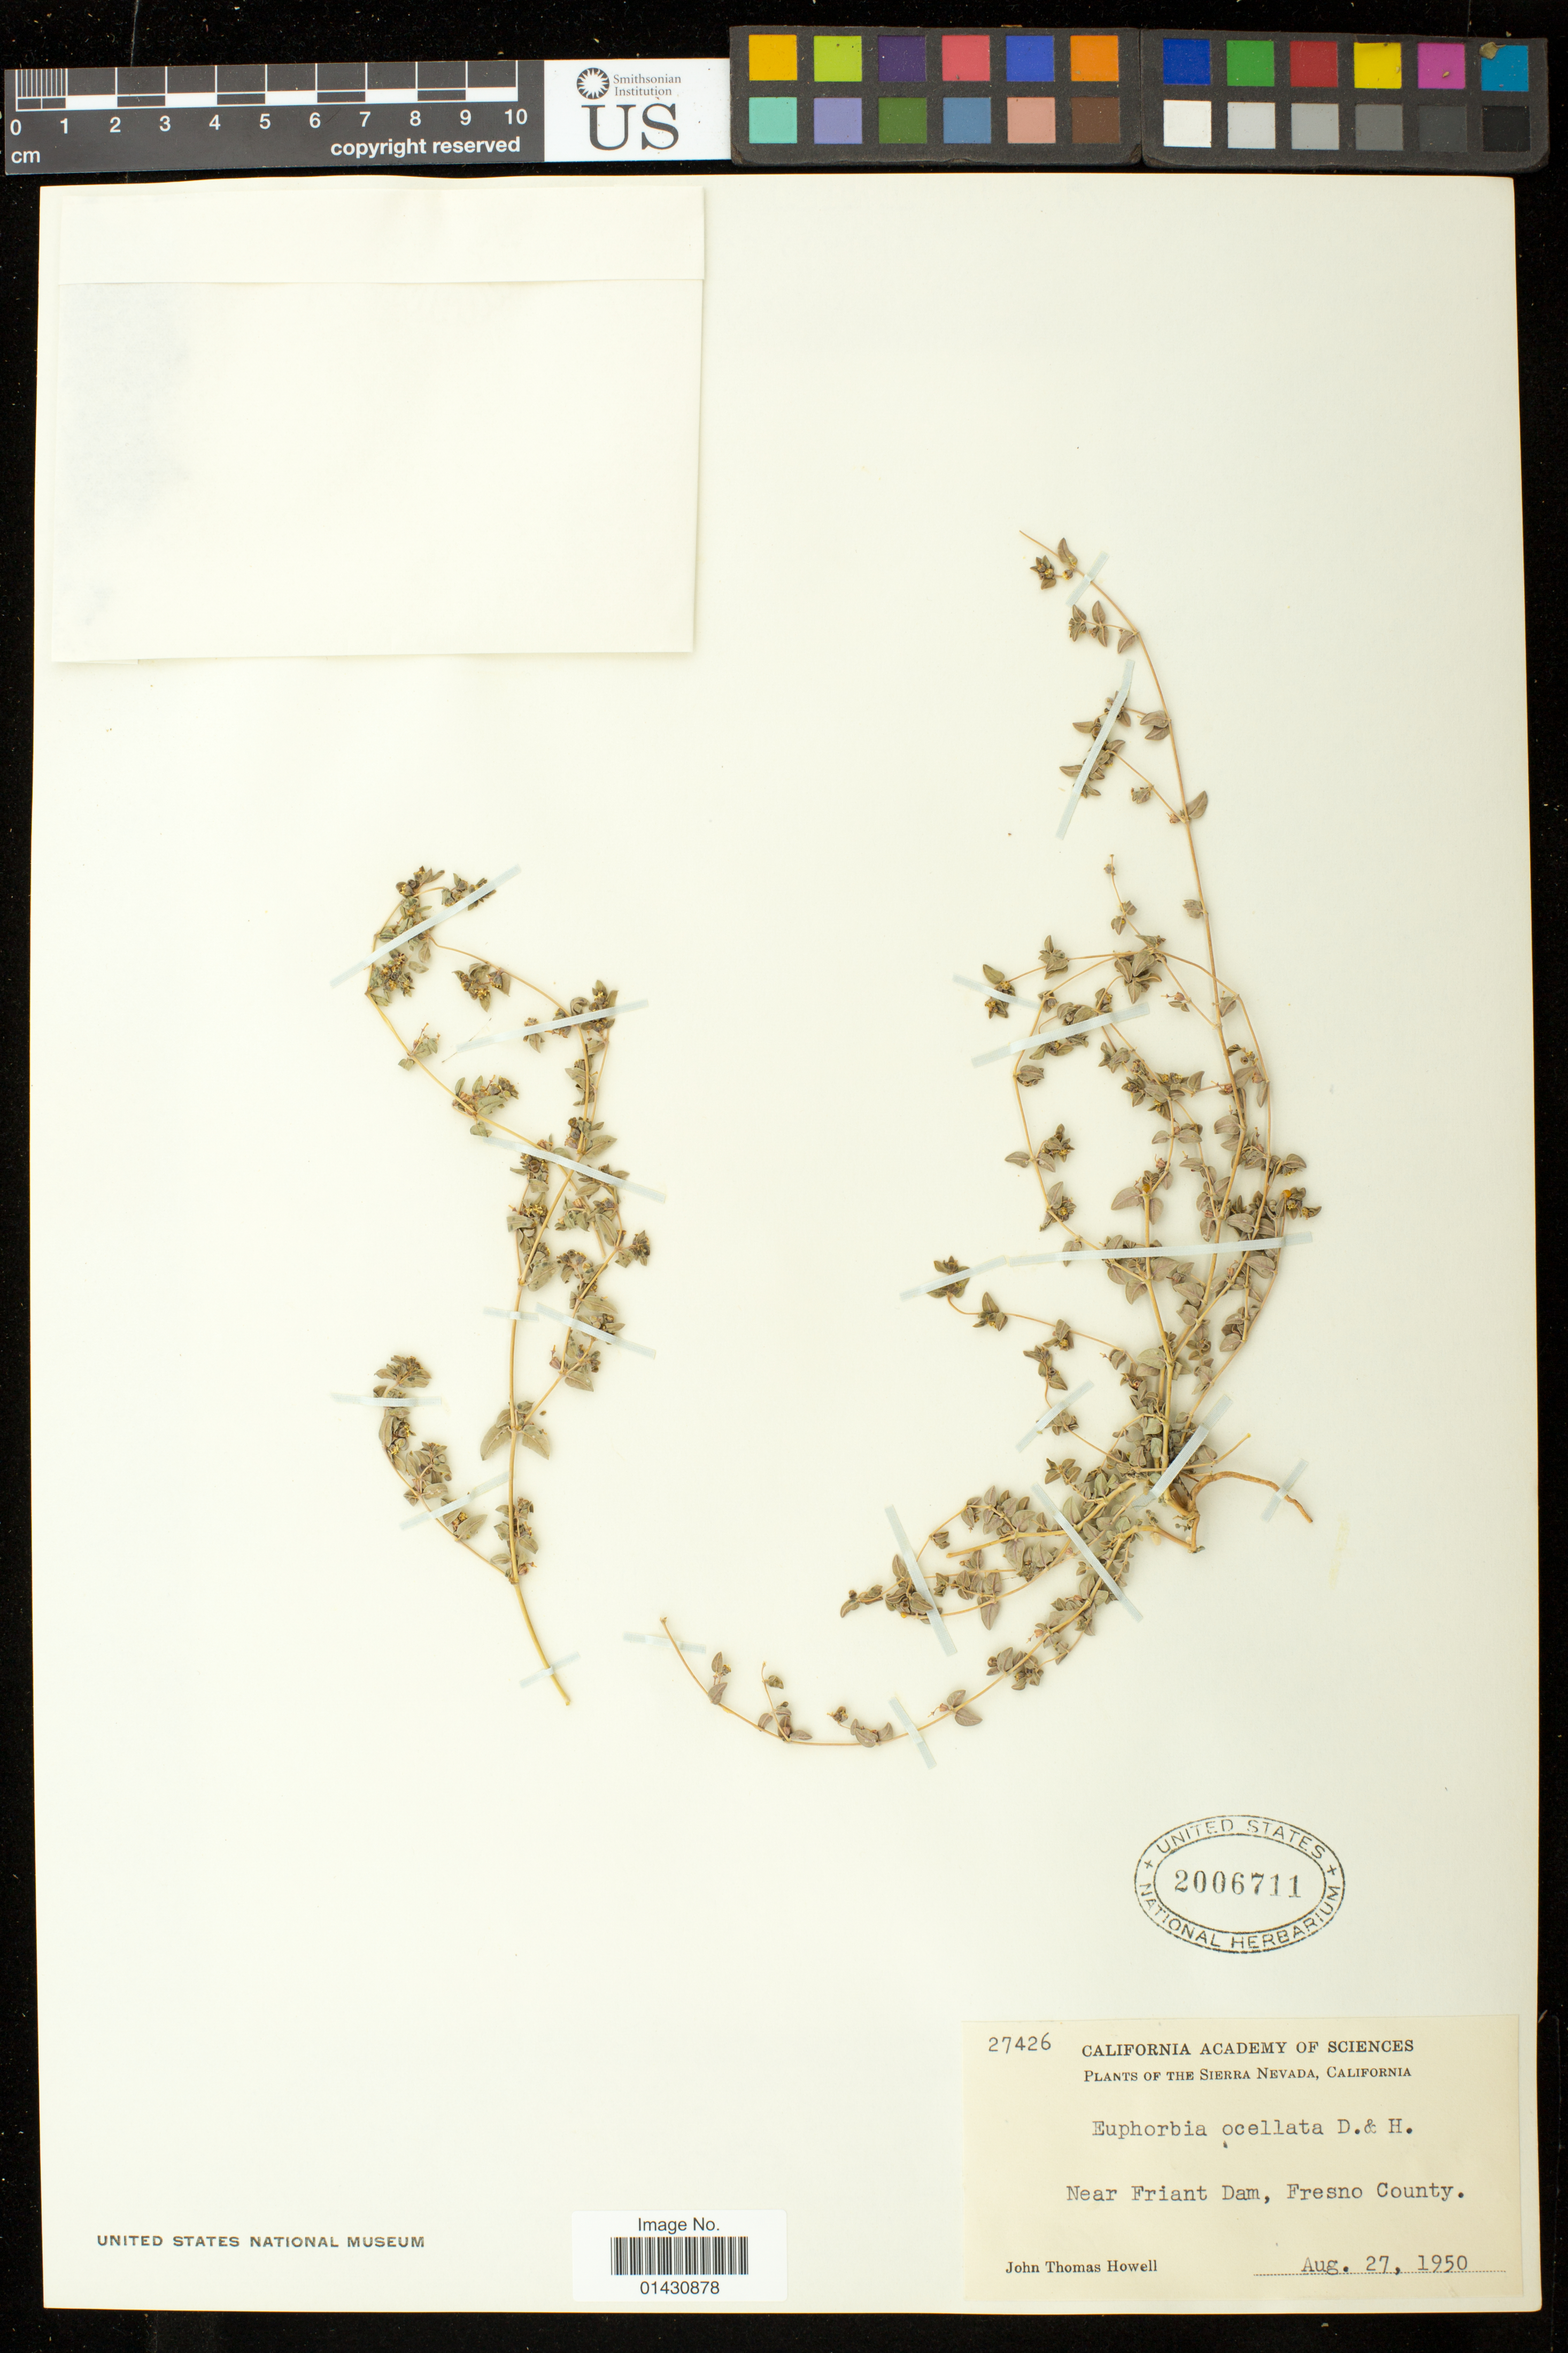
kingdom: Plantae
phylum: Tracheophyta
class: Magnoliopsida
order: Malpighiales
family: Euphorbiaceae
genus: Euphorbia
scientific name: Euphorbia ocellata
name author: Durand & Hilg.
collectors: J. T. Howell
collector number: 27426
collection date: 1950-08-27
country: United States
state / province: California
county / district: Fresno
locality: Near Friant Dam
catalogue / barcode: US 2006711